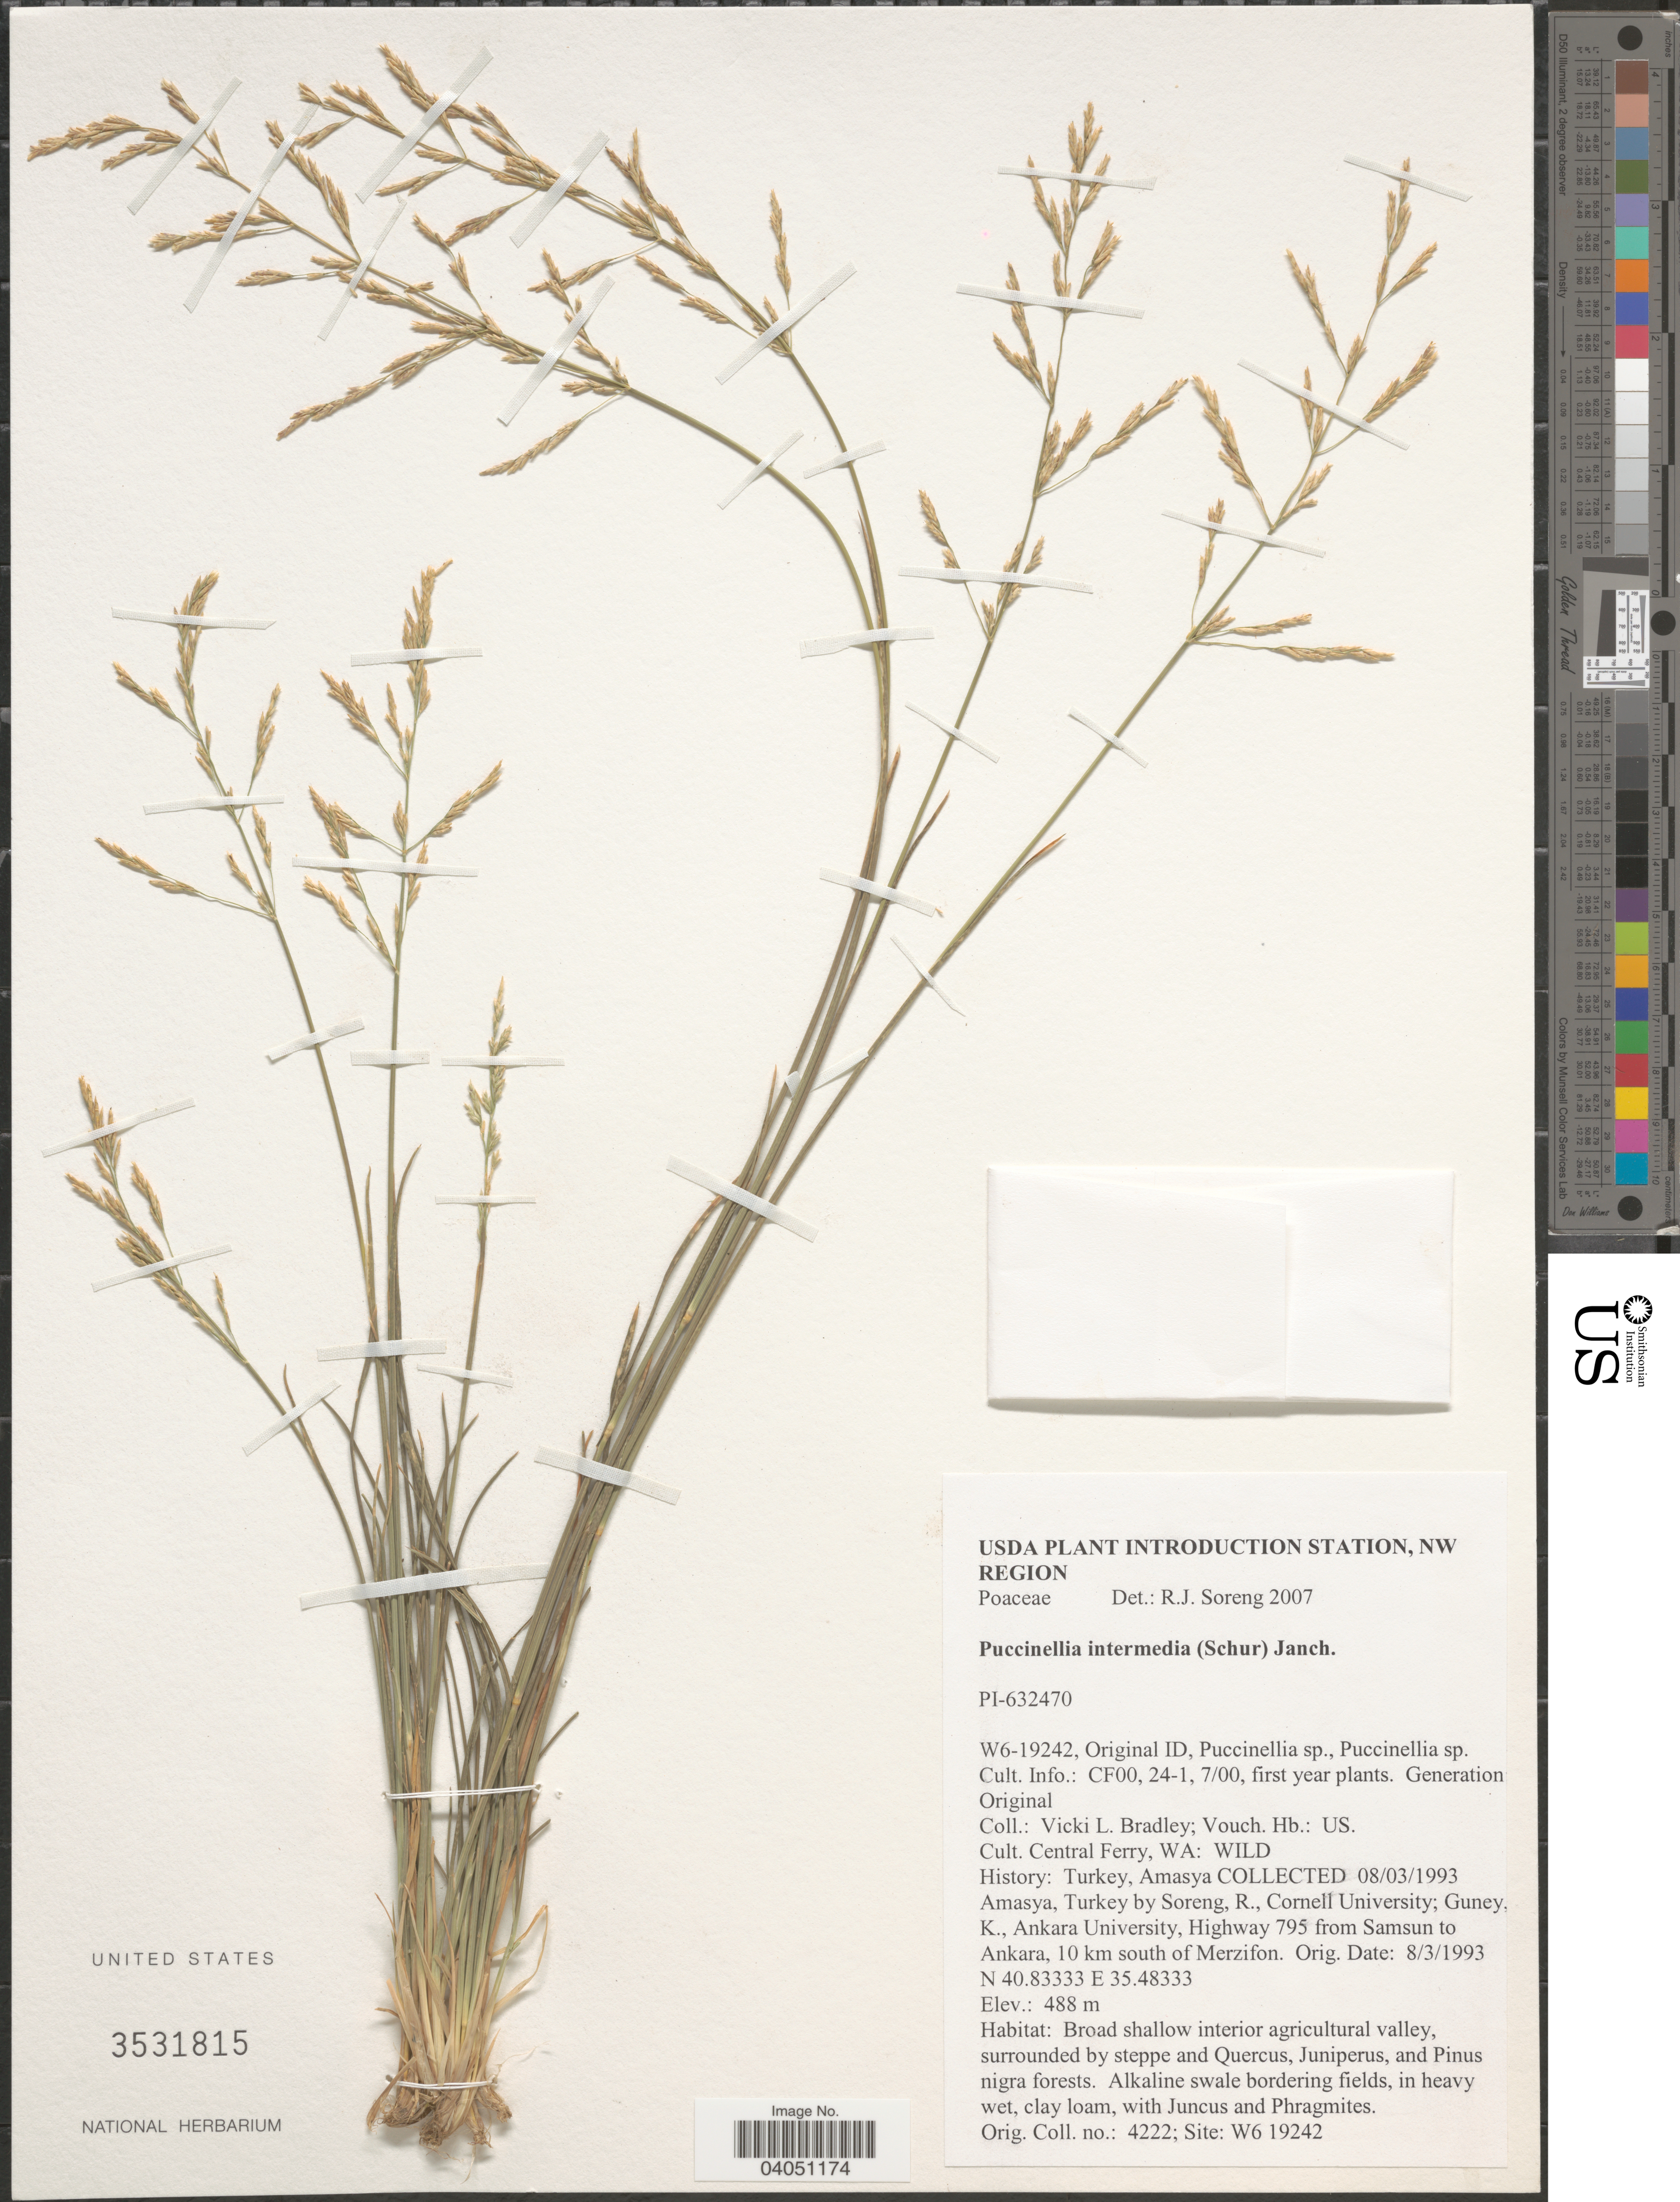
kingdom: Plantae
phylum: Tracheophyta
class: Liliopsida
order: Poales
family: Poaceae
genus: Puccinellia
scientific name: Puccinellia intermedia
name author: (Schur) Janch.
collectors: V. Bradley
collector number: W6-19242?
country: United States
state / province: Washington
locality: USDA Plant Introduction Station, NW Region. CF00,24-1, 7/00. Central Ferry.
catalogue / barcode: US 3531815